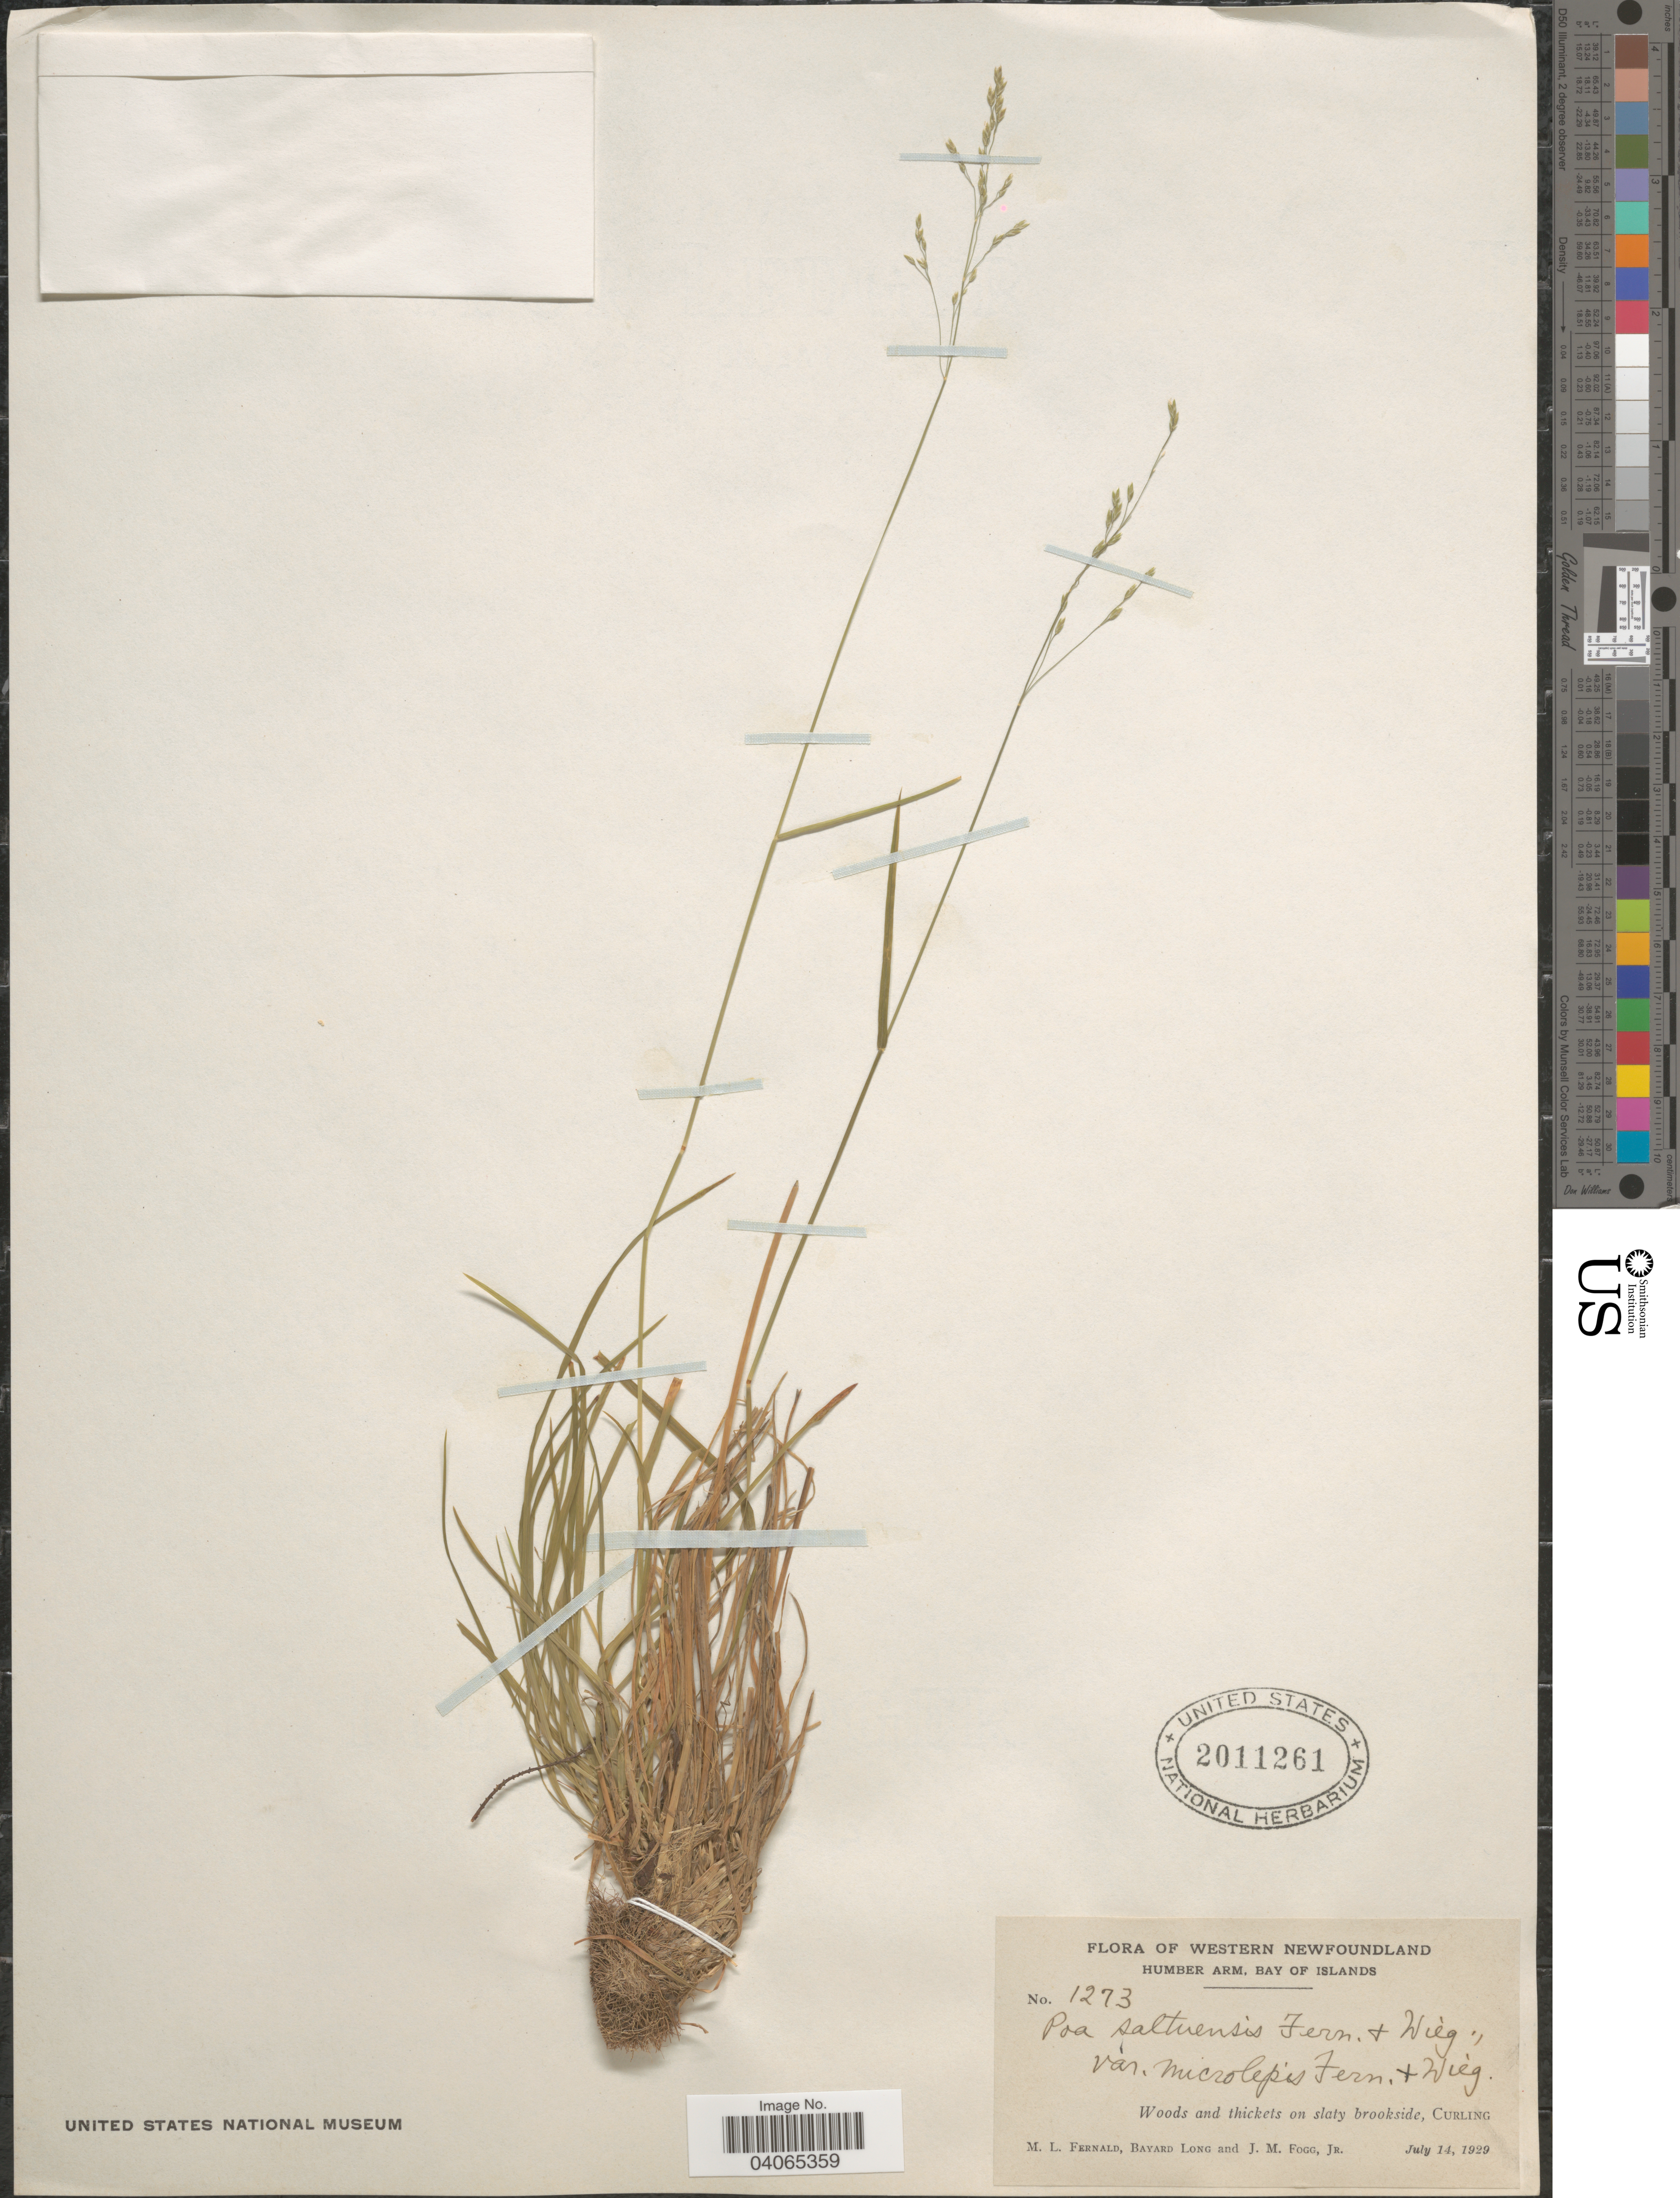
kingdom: Plantae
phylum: Tracheophyta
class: Liliopsida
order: Poales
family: Poaceae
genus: Poa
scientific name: Poa saltuensis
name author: Fernald & Wiegand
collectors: M. L. Fernald, B. Long & J. Fogg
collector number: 1273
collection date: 1929-07-14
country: Canada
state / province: Newfoundland and Labrador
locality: Western Newfoundland. Humber Arm, Bay of Islands. Woods and thickets on slaty brookside, Curling.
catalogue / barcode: US 2011261